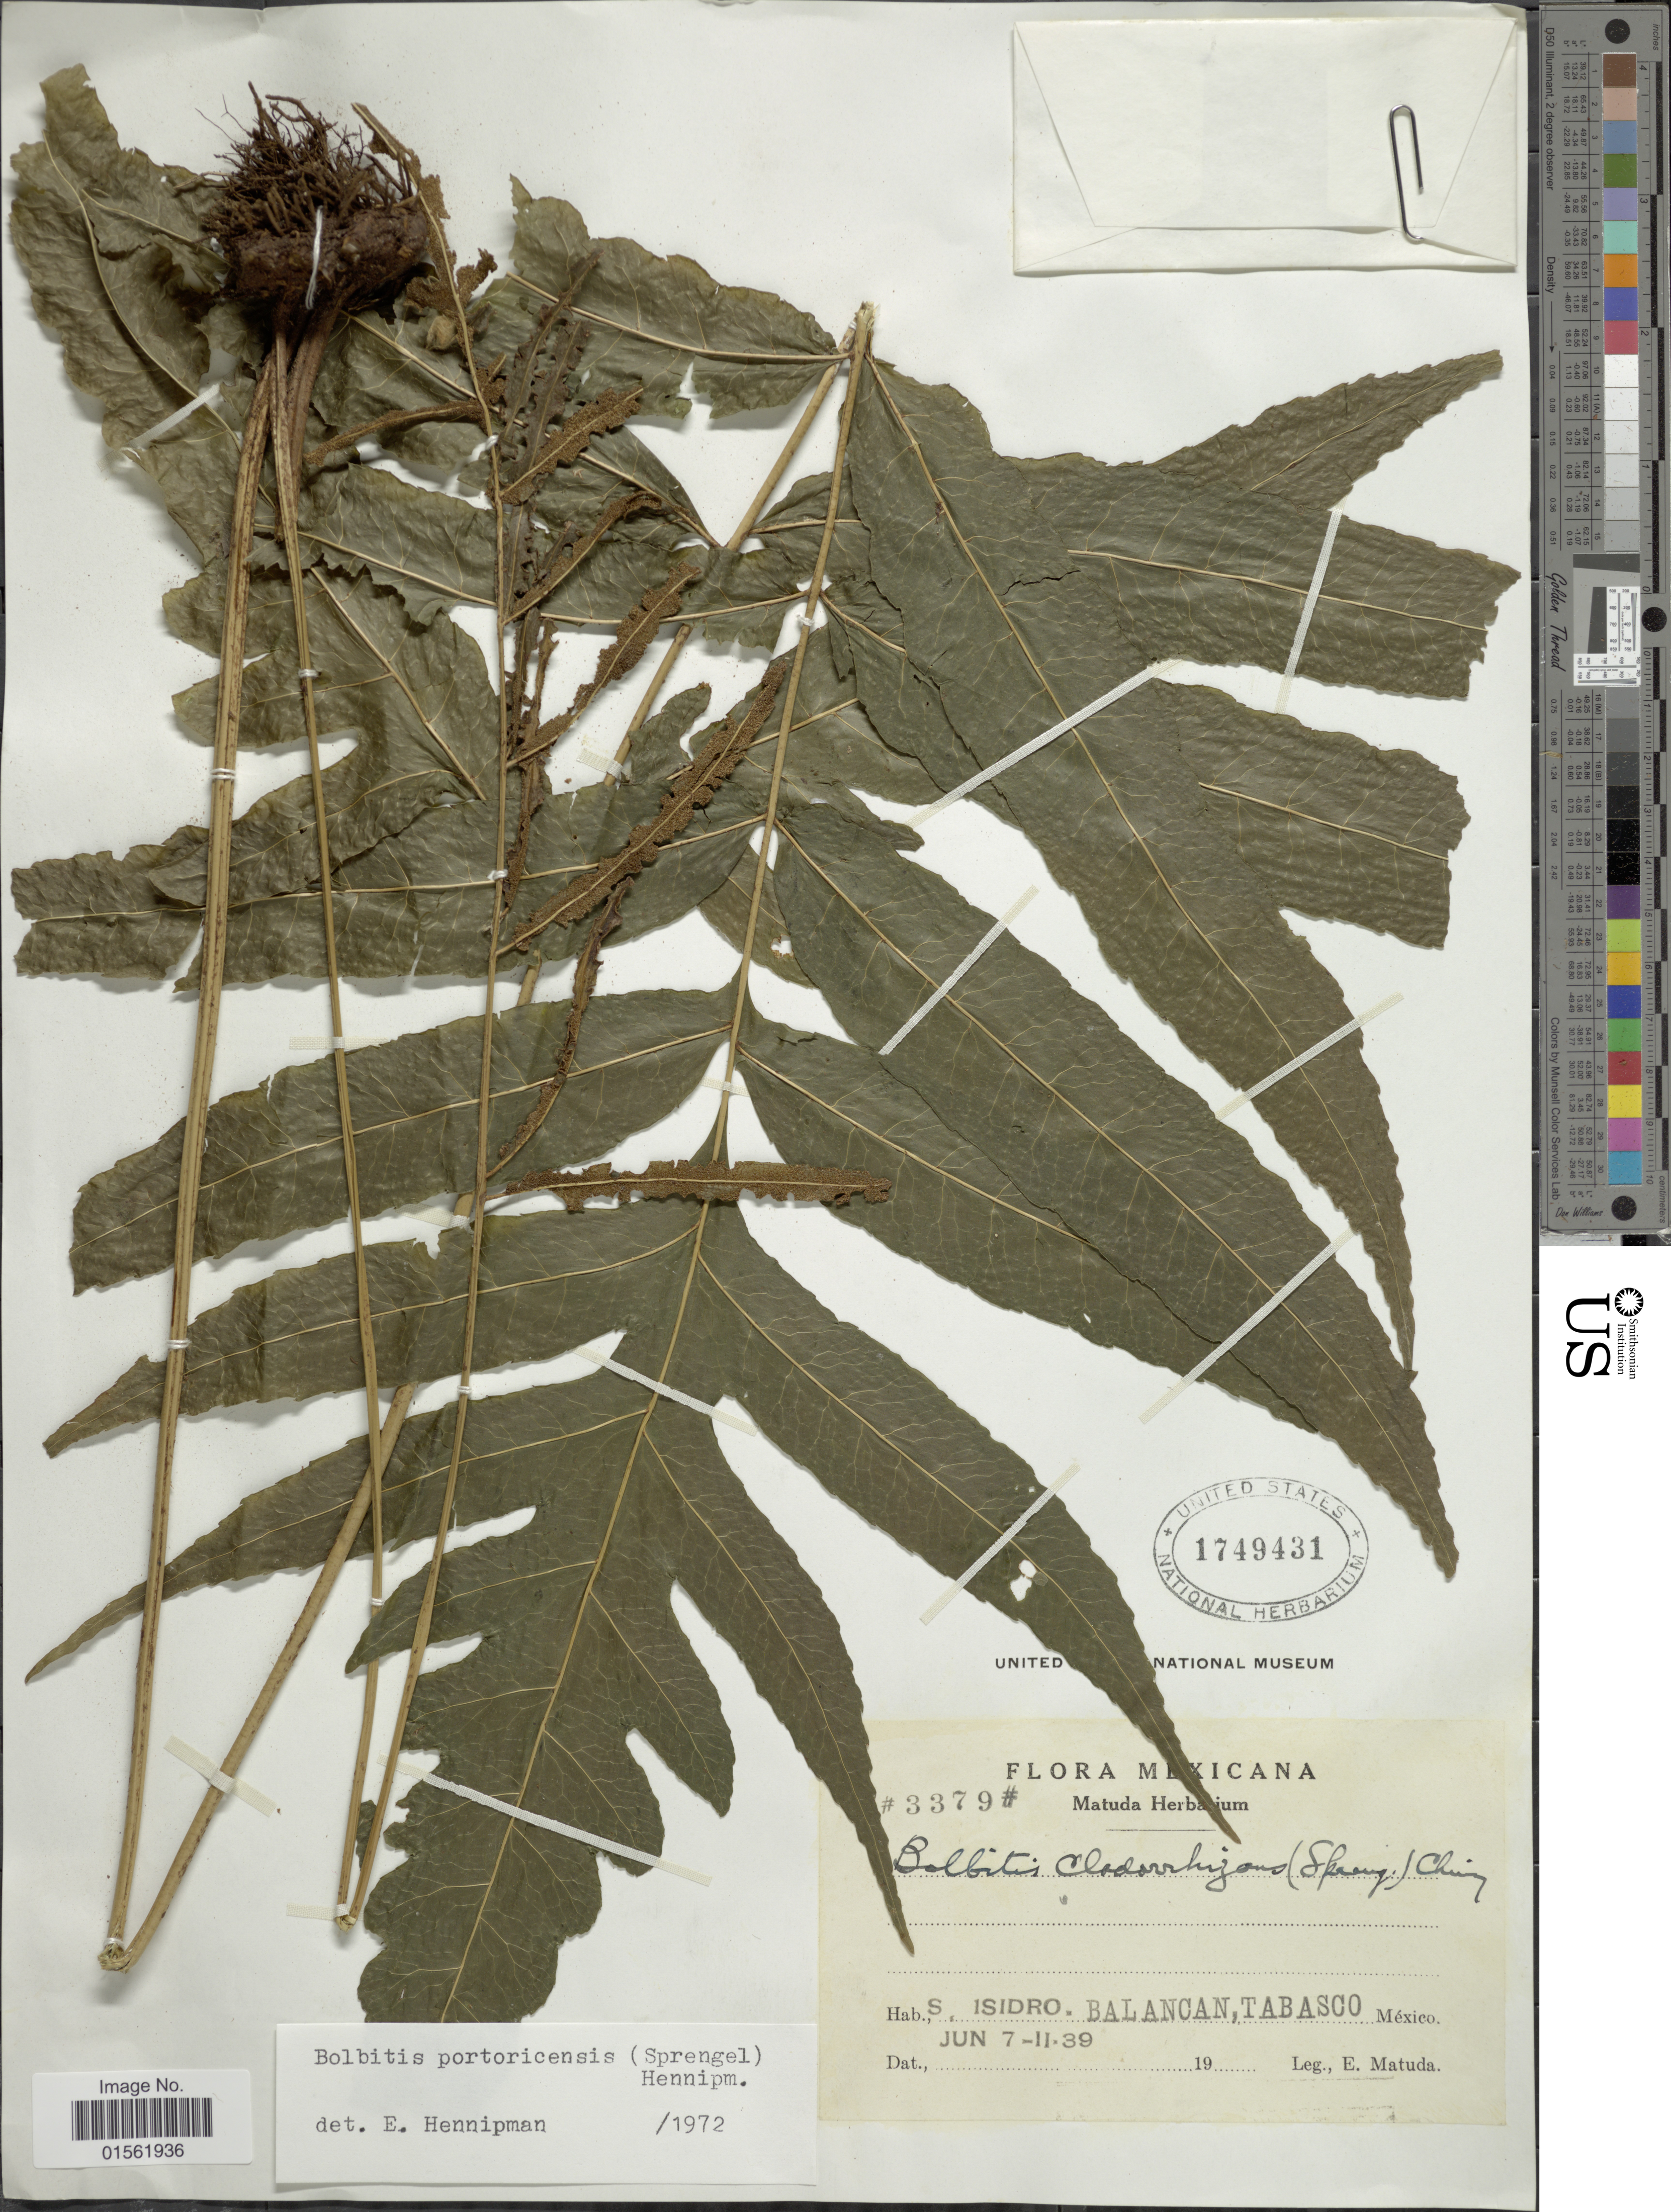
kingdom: Plantae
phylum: Tracheophyta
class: Polypodiopsida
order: Polypodiales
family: Dryopteridaceae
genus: Bolbitis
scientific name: Bolbitis portoricensis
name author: (Spreng.) Hennipman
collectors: E. Matuda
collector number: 3379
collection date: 1939-06-07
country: Mexico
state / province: Tabasco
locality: S. Isidro. Balancan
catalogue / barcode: US 1749431